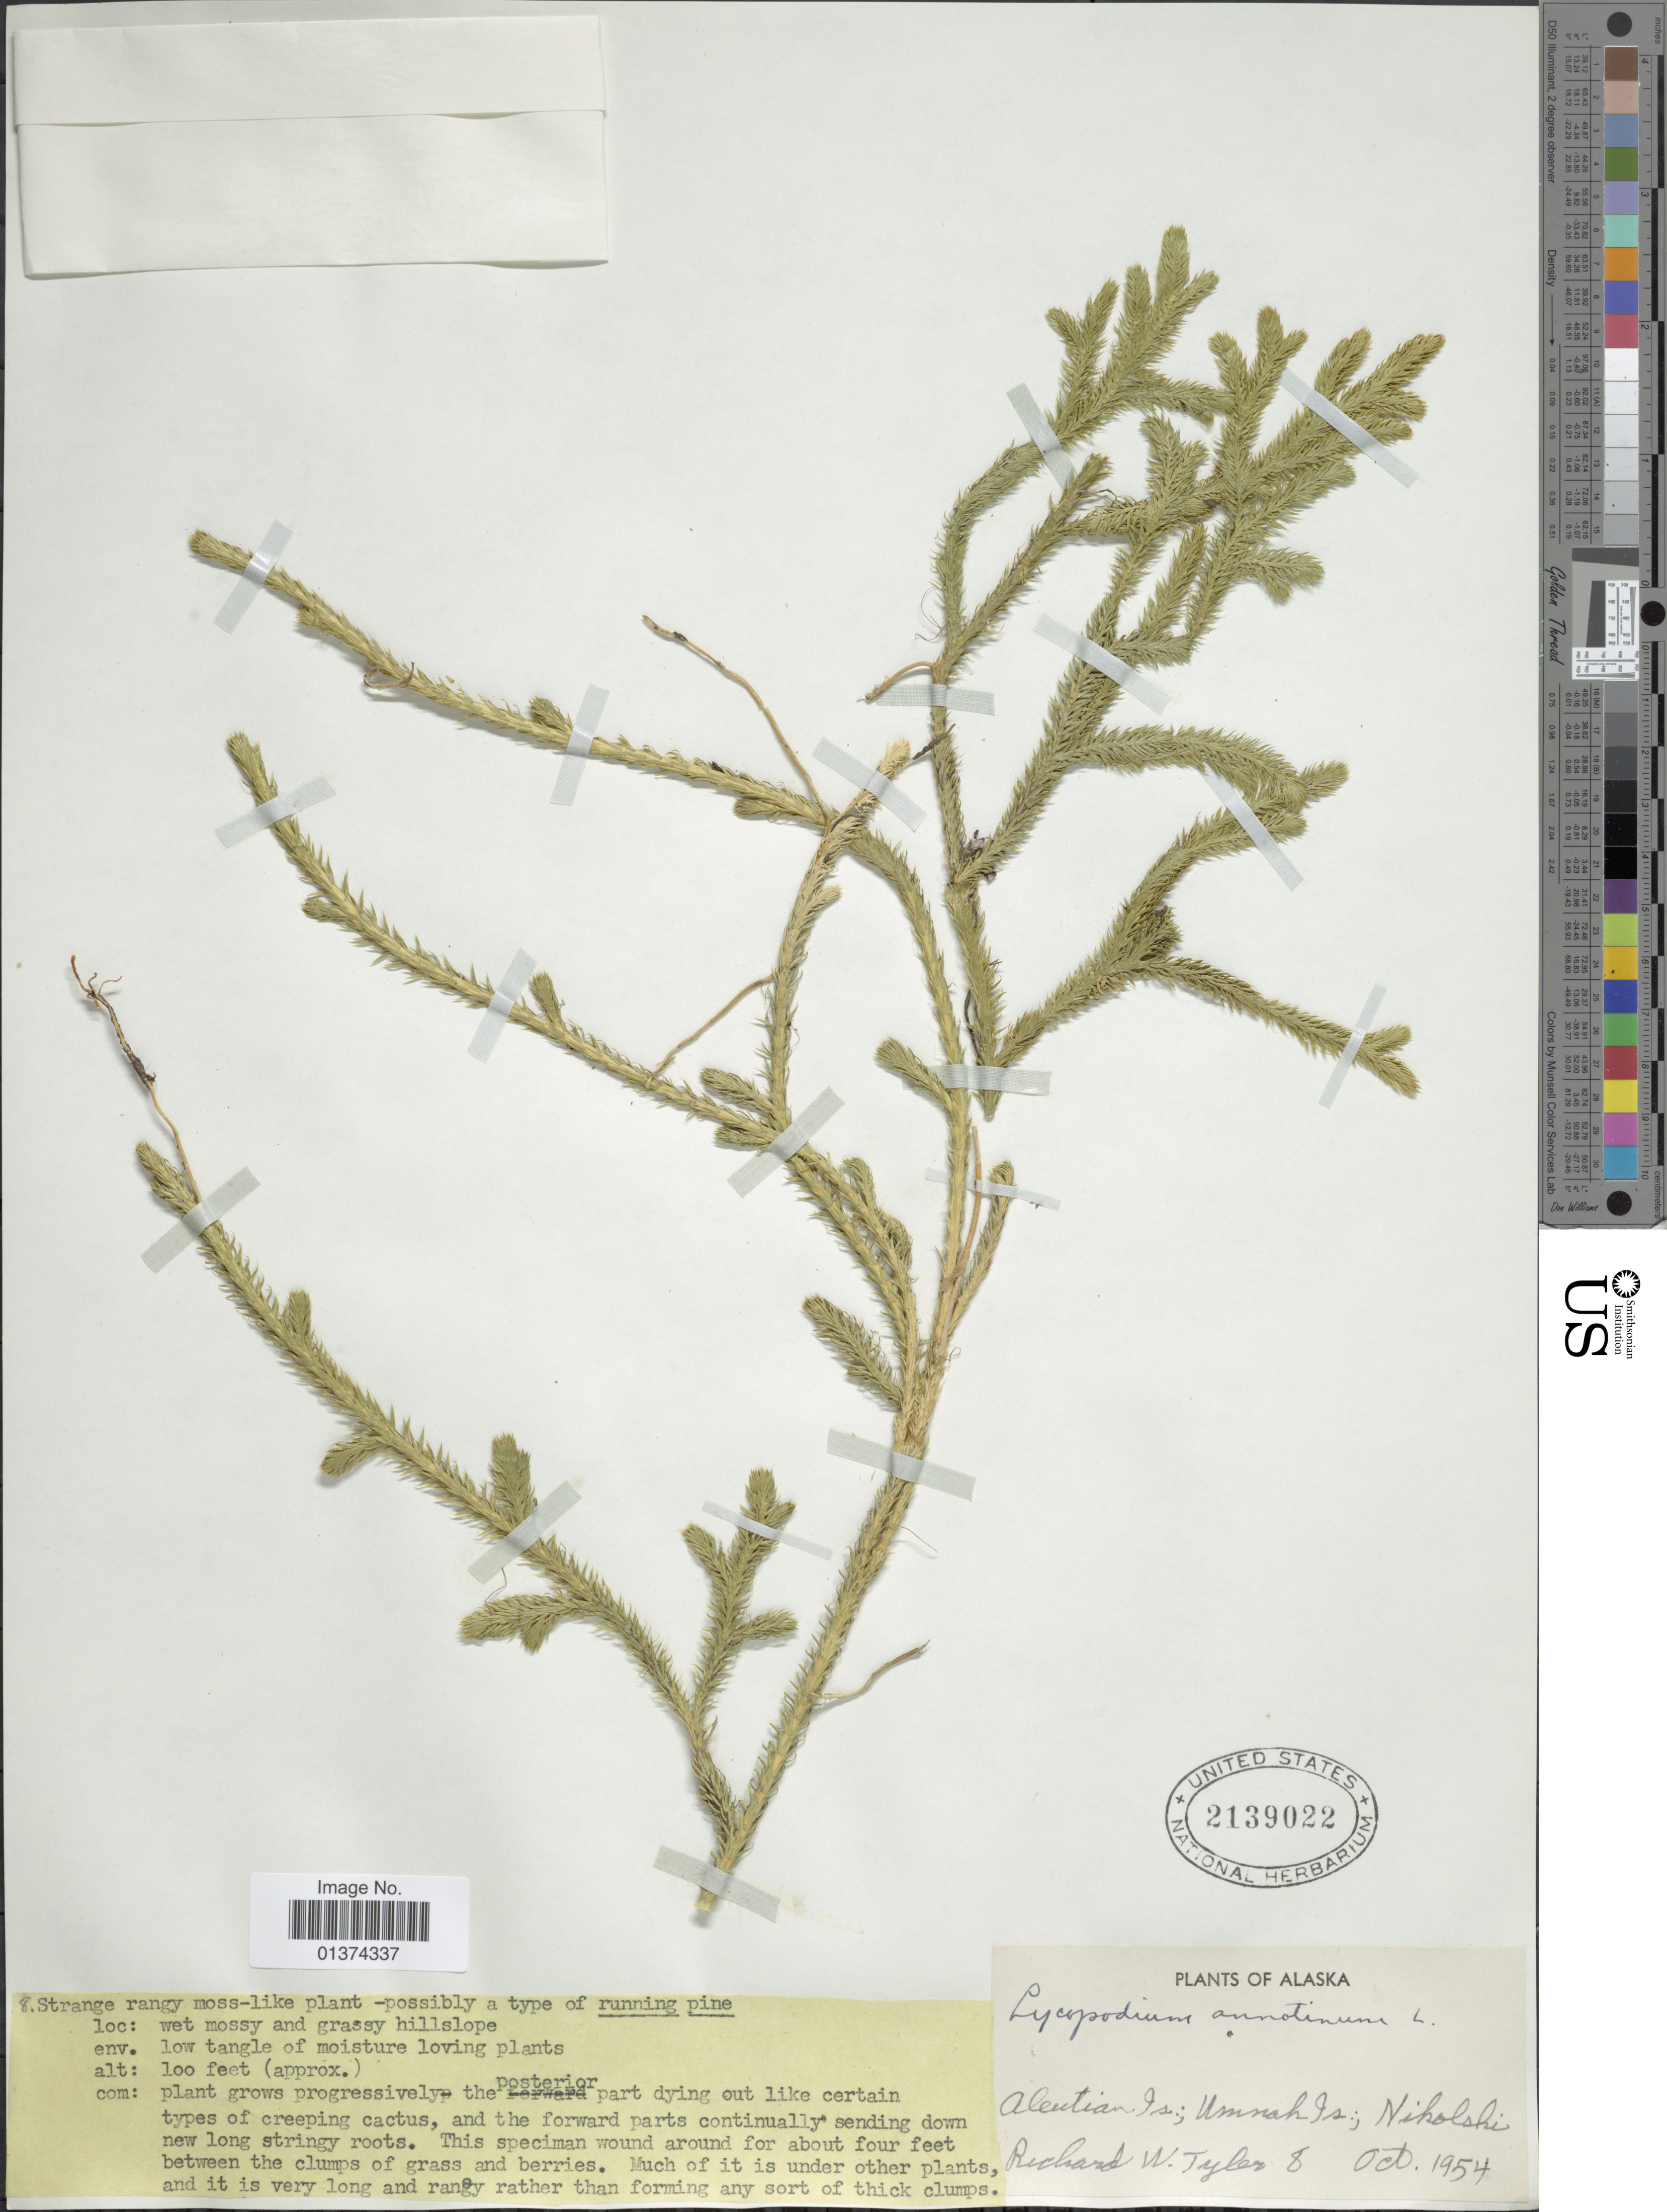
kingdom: Plantae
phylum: Tracheophyta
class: Lycopodiopsida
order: Lycopodiales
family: Lycopodiaceae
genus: Spinulum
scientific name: Spinulum annotinum subsp. annotinum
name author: (L.) A. Haines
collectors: R. Tyler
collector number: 8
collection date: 1957-10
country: United States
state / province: Alaska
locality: Aleutian Is; Umnah Is; Nikolski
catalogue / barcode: US 2139022